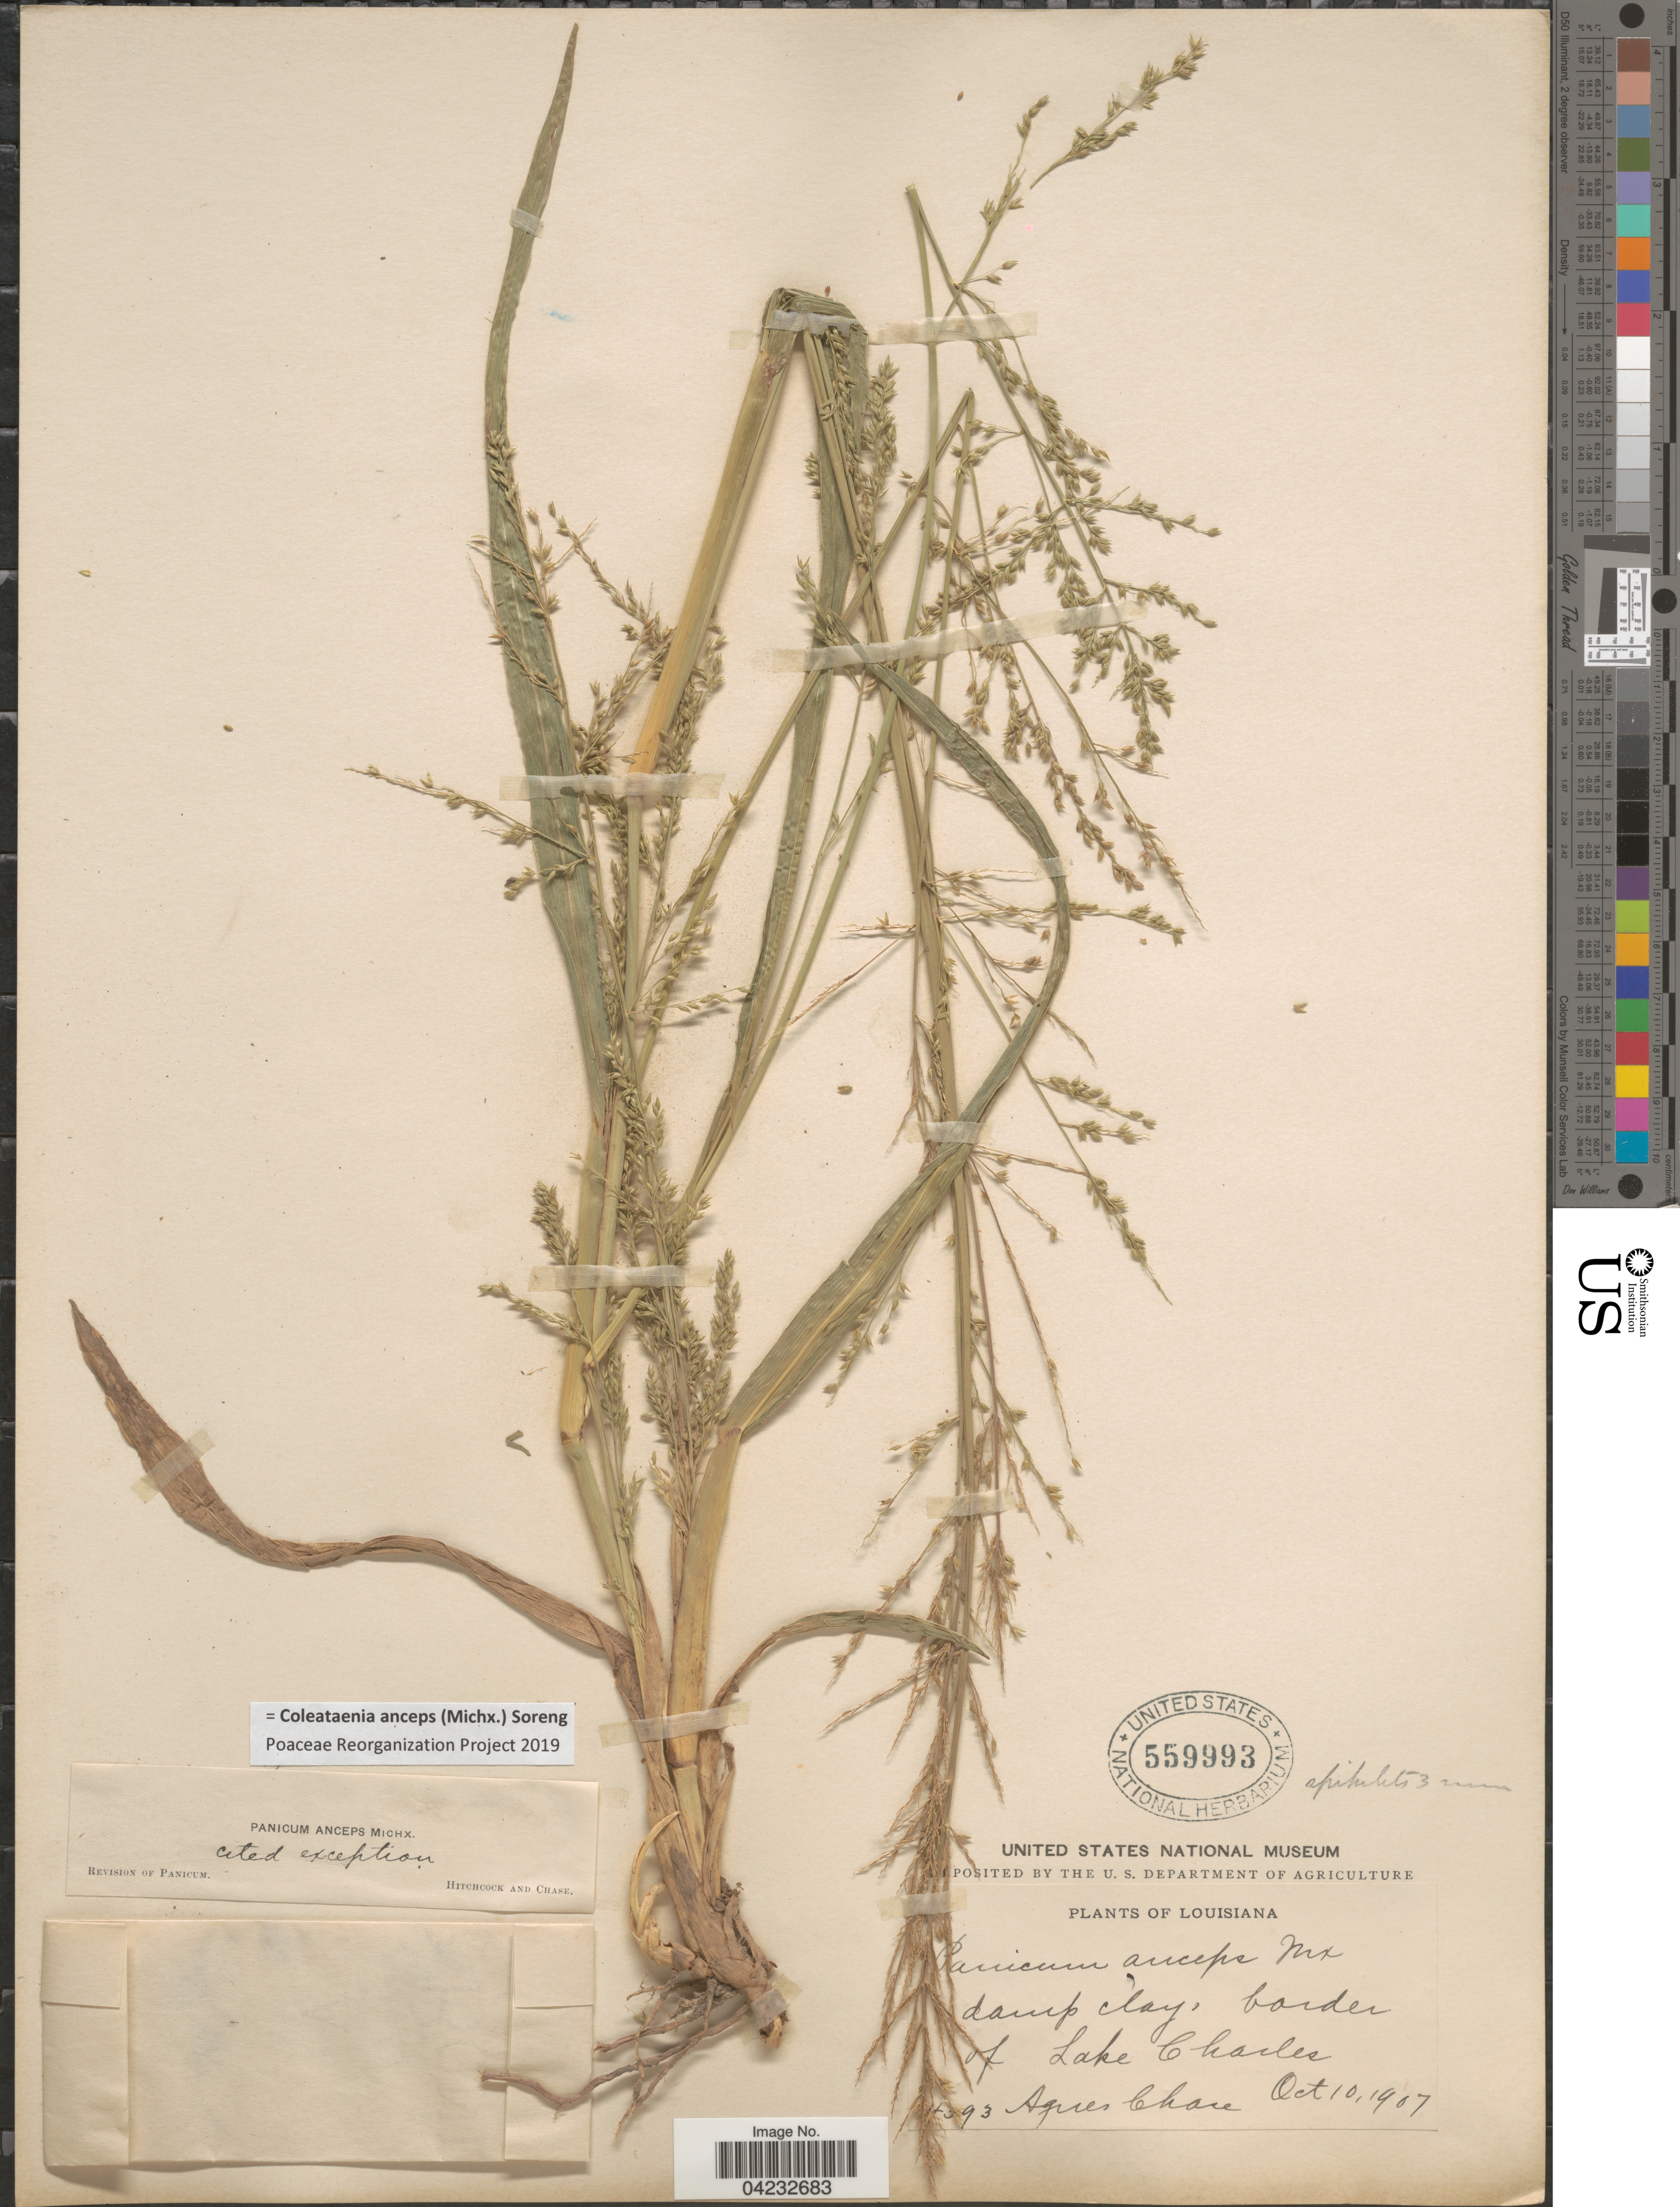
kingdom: Plantae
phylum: Tracheophyta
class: Liliopsida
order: Poales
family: Poaceae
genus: Coleataenia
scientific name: Coleataenia anceps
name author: (Michx.) Soreng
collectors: A. Chase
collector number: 593*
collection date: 1907-10-10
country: United States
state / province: Louisiana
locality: Border of Lake Charles.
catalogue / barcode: US 559993